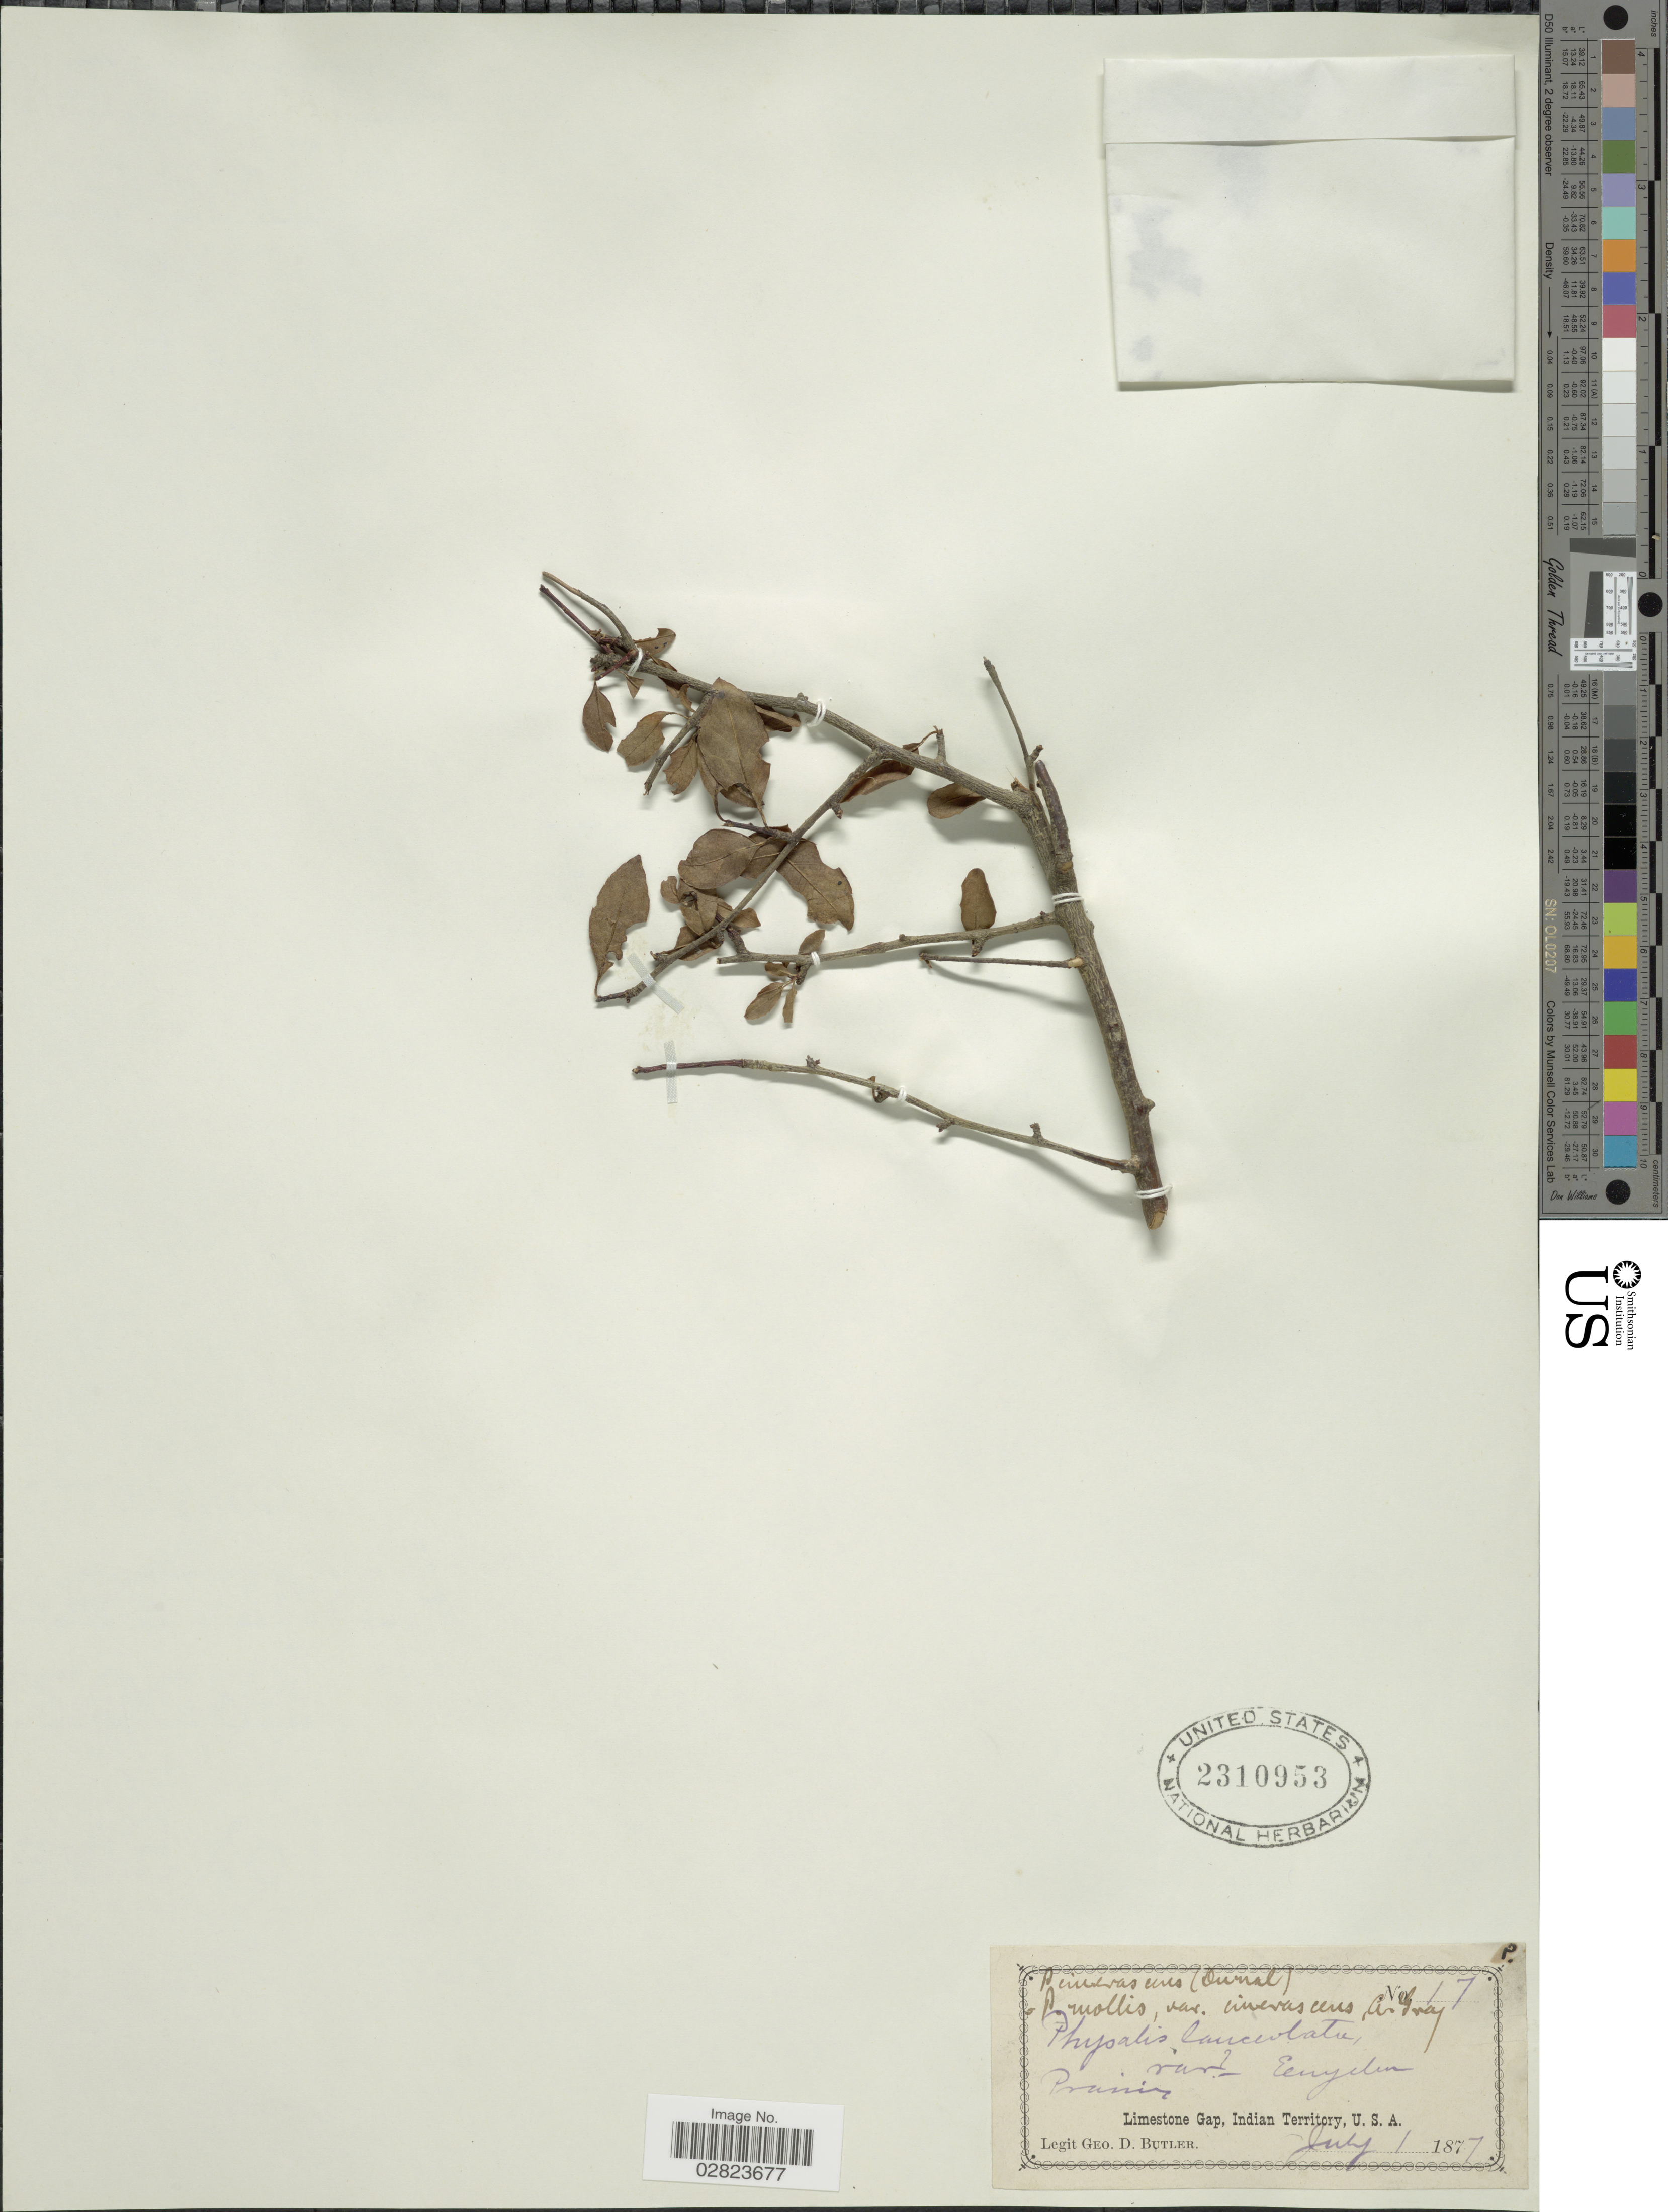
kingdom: Plantae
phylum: Tracheophyta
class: Magnoliopsida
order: Solanales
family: Solanaceae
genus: Physalis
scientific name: Physalis lanceolata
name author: Michx.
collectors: G. D. Butler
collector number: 17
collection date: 1877-07-01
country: United States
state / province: Oklahoma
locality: Limestone Gap, Indian Territory.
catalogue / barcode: US 2310953